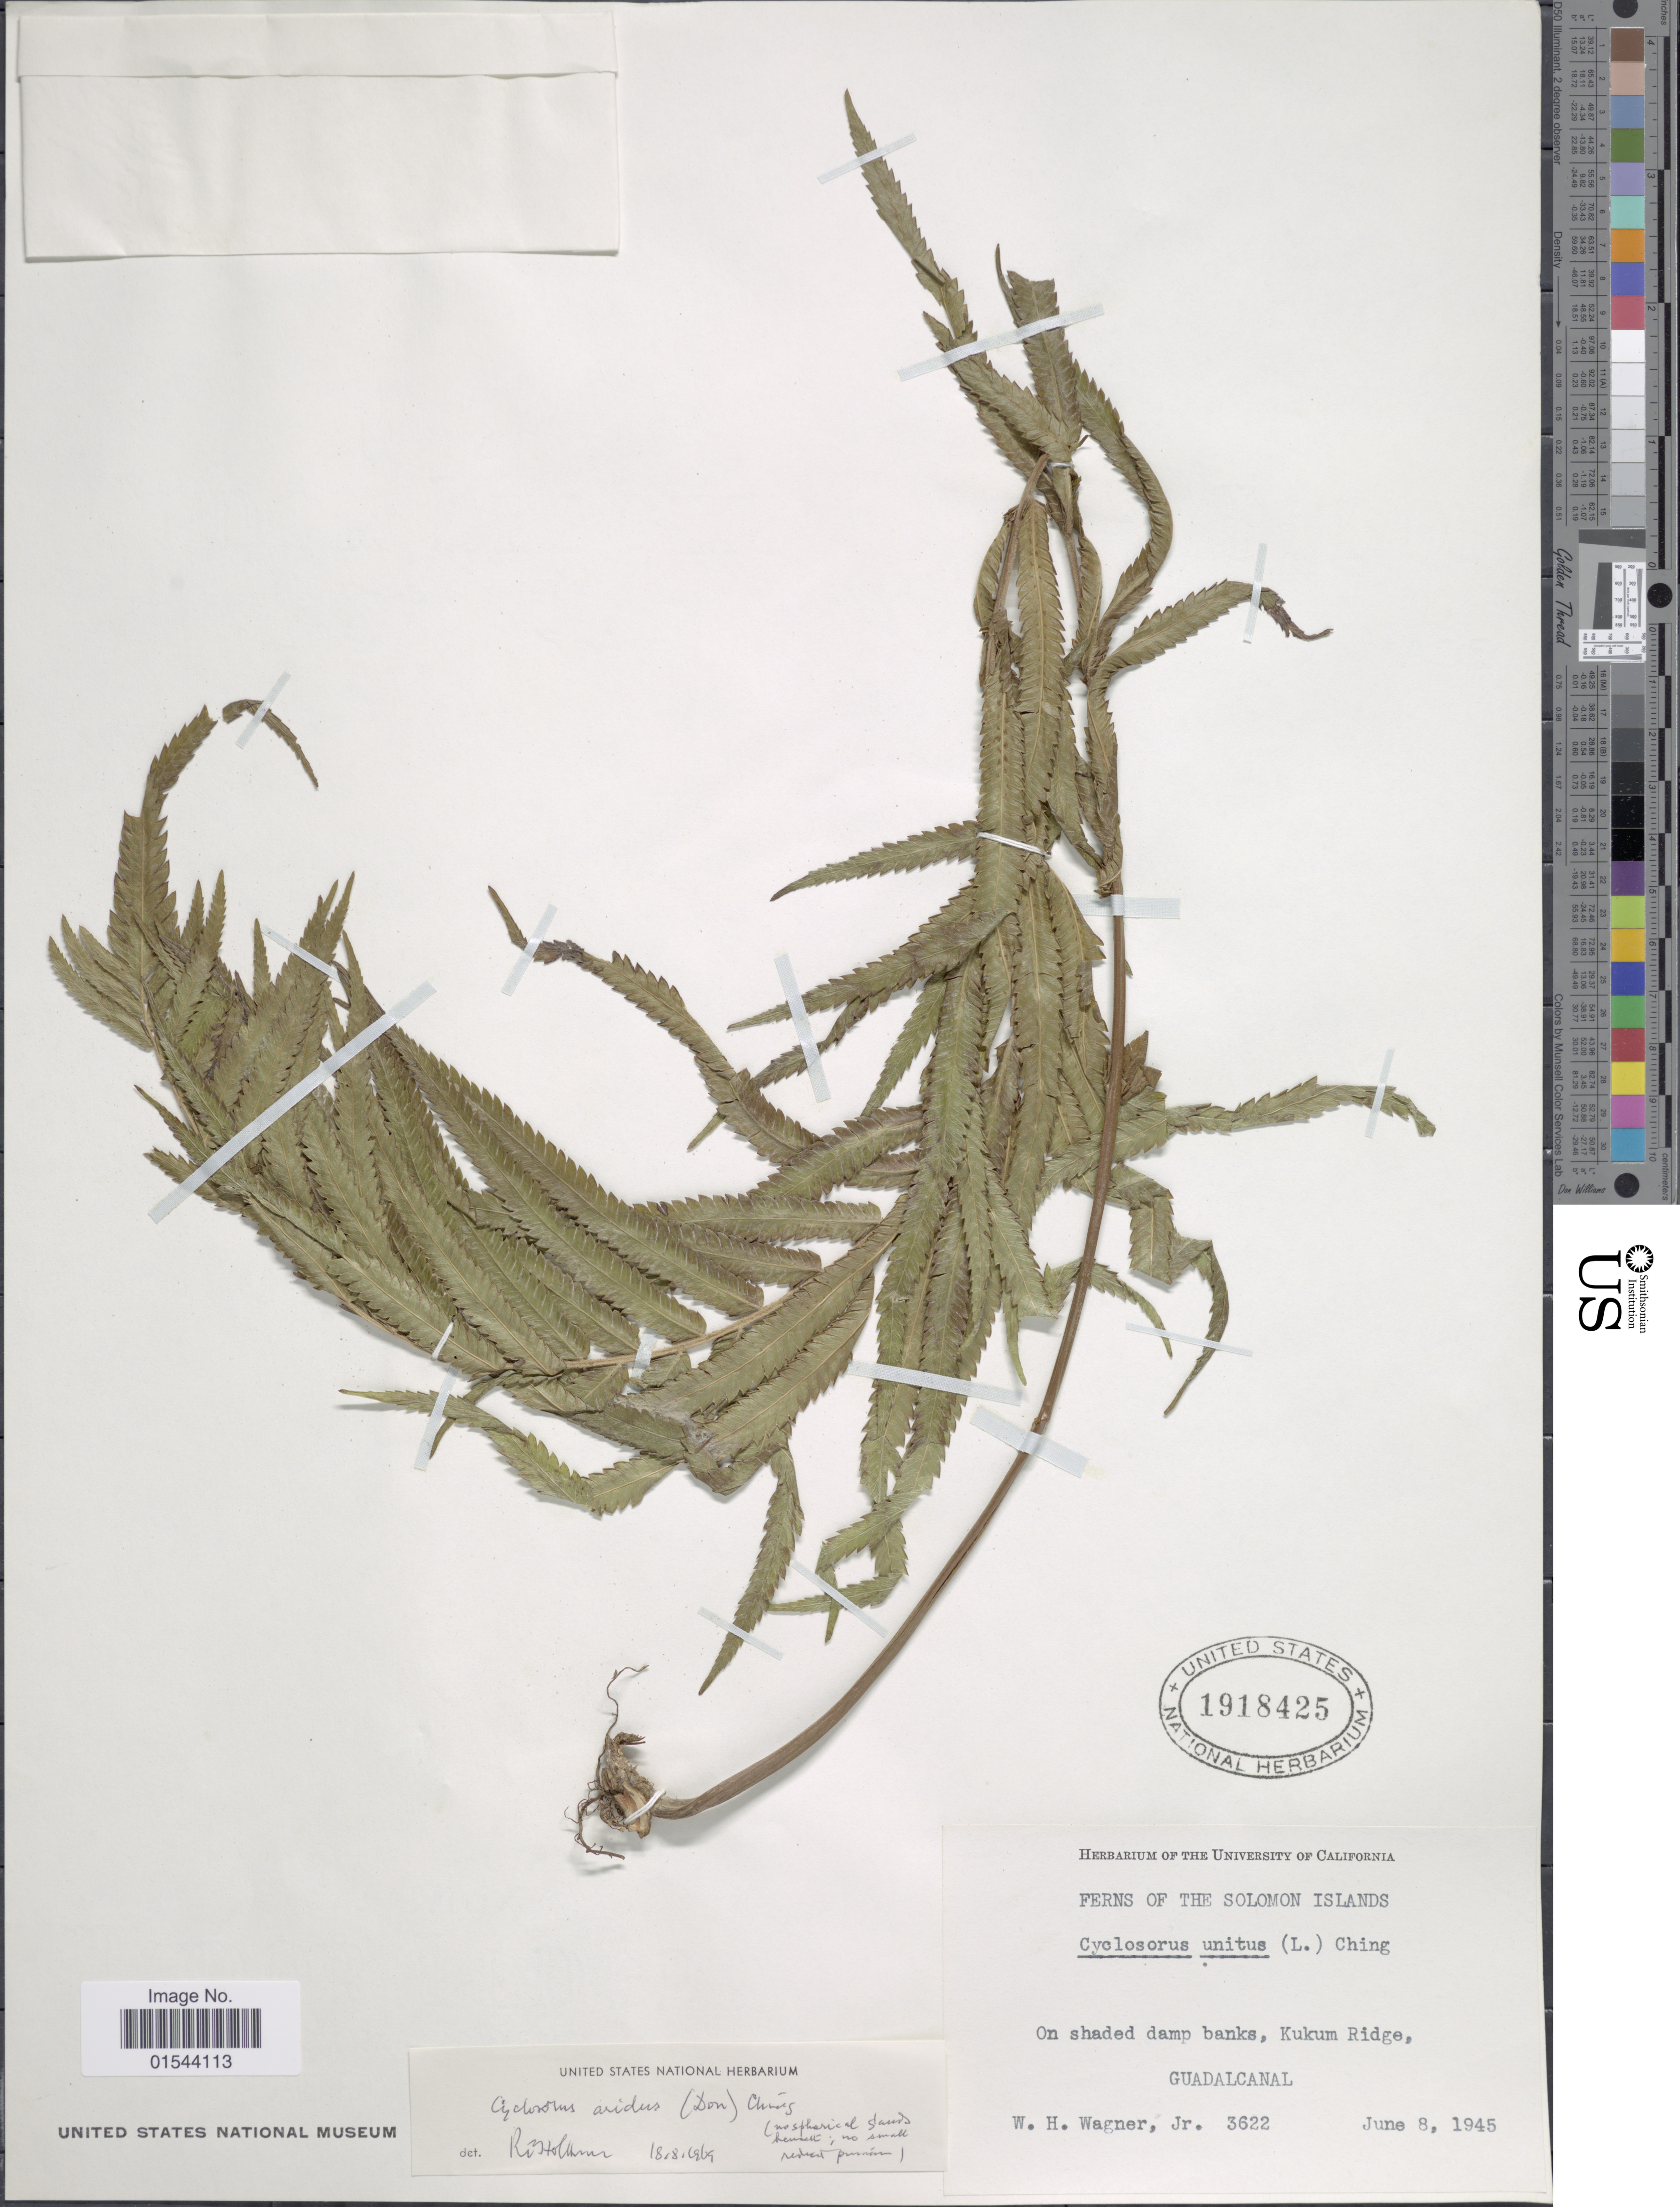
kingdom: Plantae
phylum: Tracheophyta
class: Polypodiopsida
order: Polypodiales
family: Thelypteridaceae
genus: Christella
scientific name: Christella arida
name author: (D. Don) Holttum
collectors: W. H. Wagner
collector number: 3622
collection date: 1945-06-08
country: Solomon Islands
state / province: Solomon Islands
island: Guadalcanal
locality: On shaded damp banks, Kukum Ridge, Guadalcanal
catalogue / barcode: US 1918425